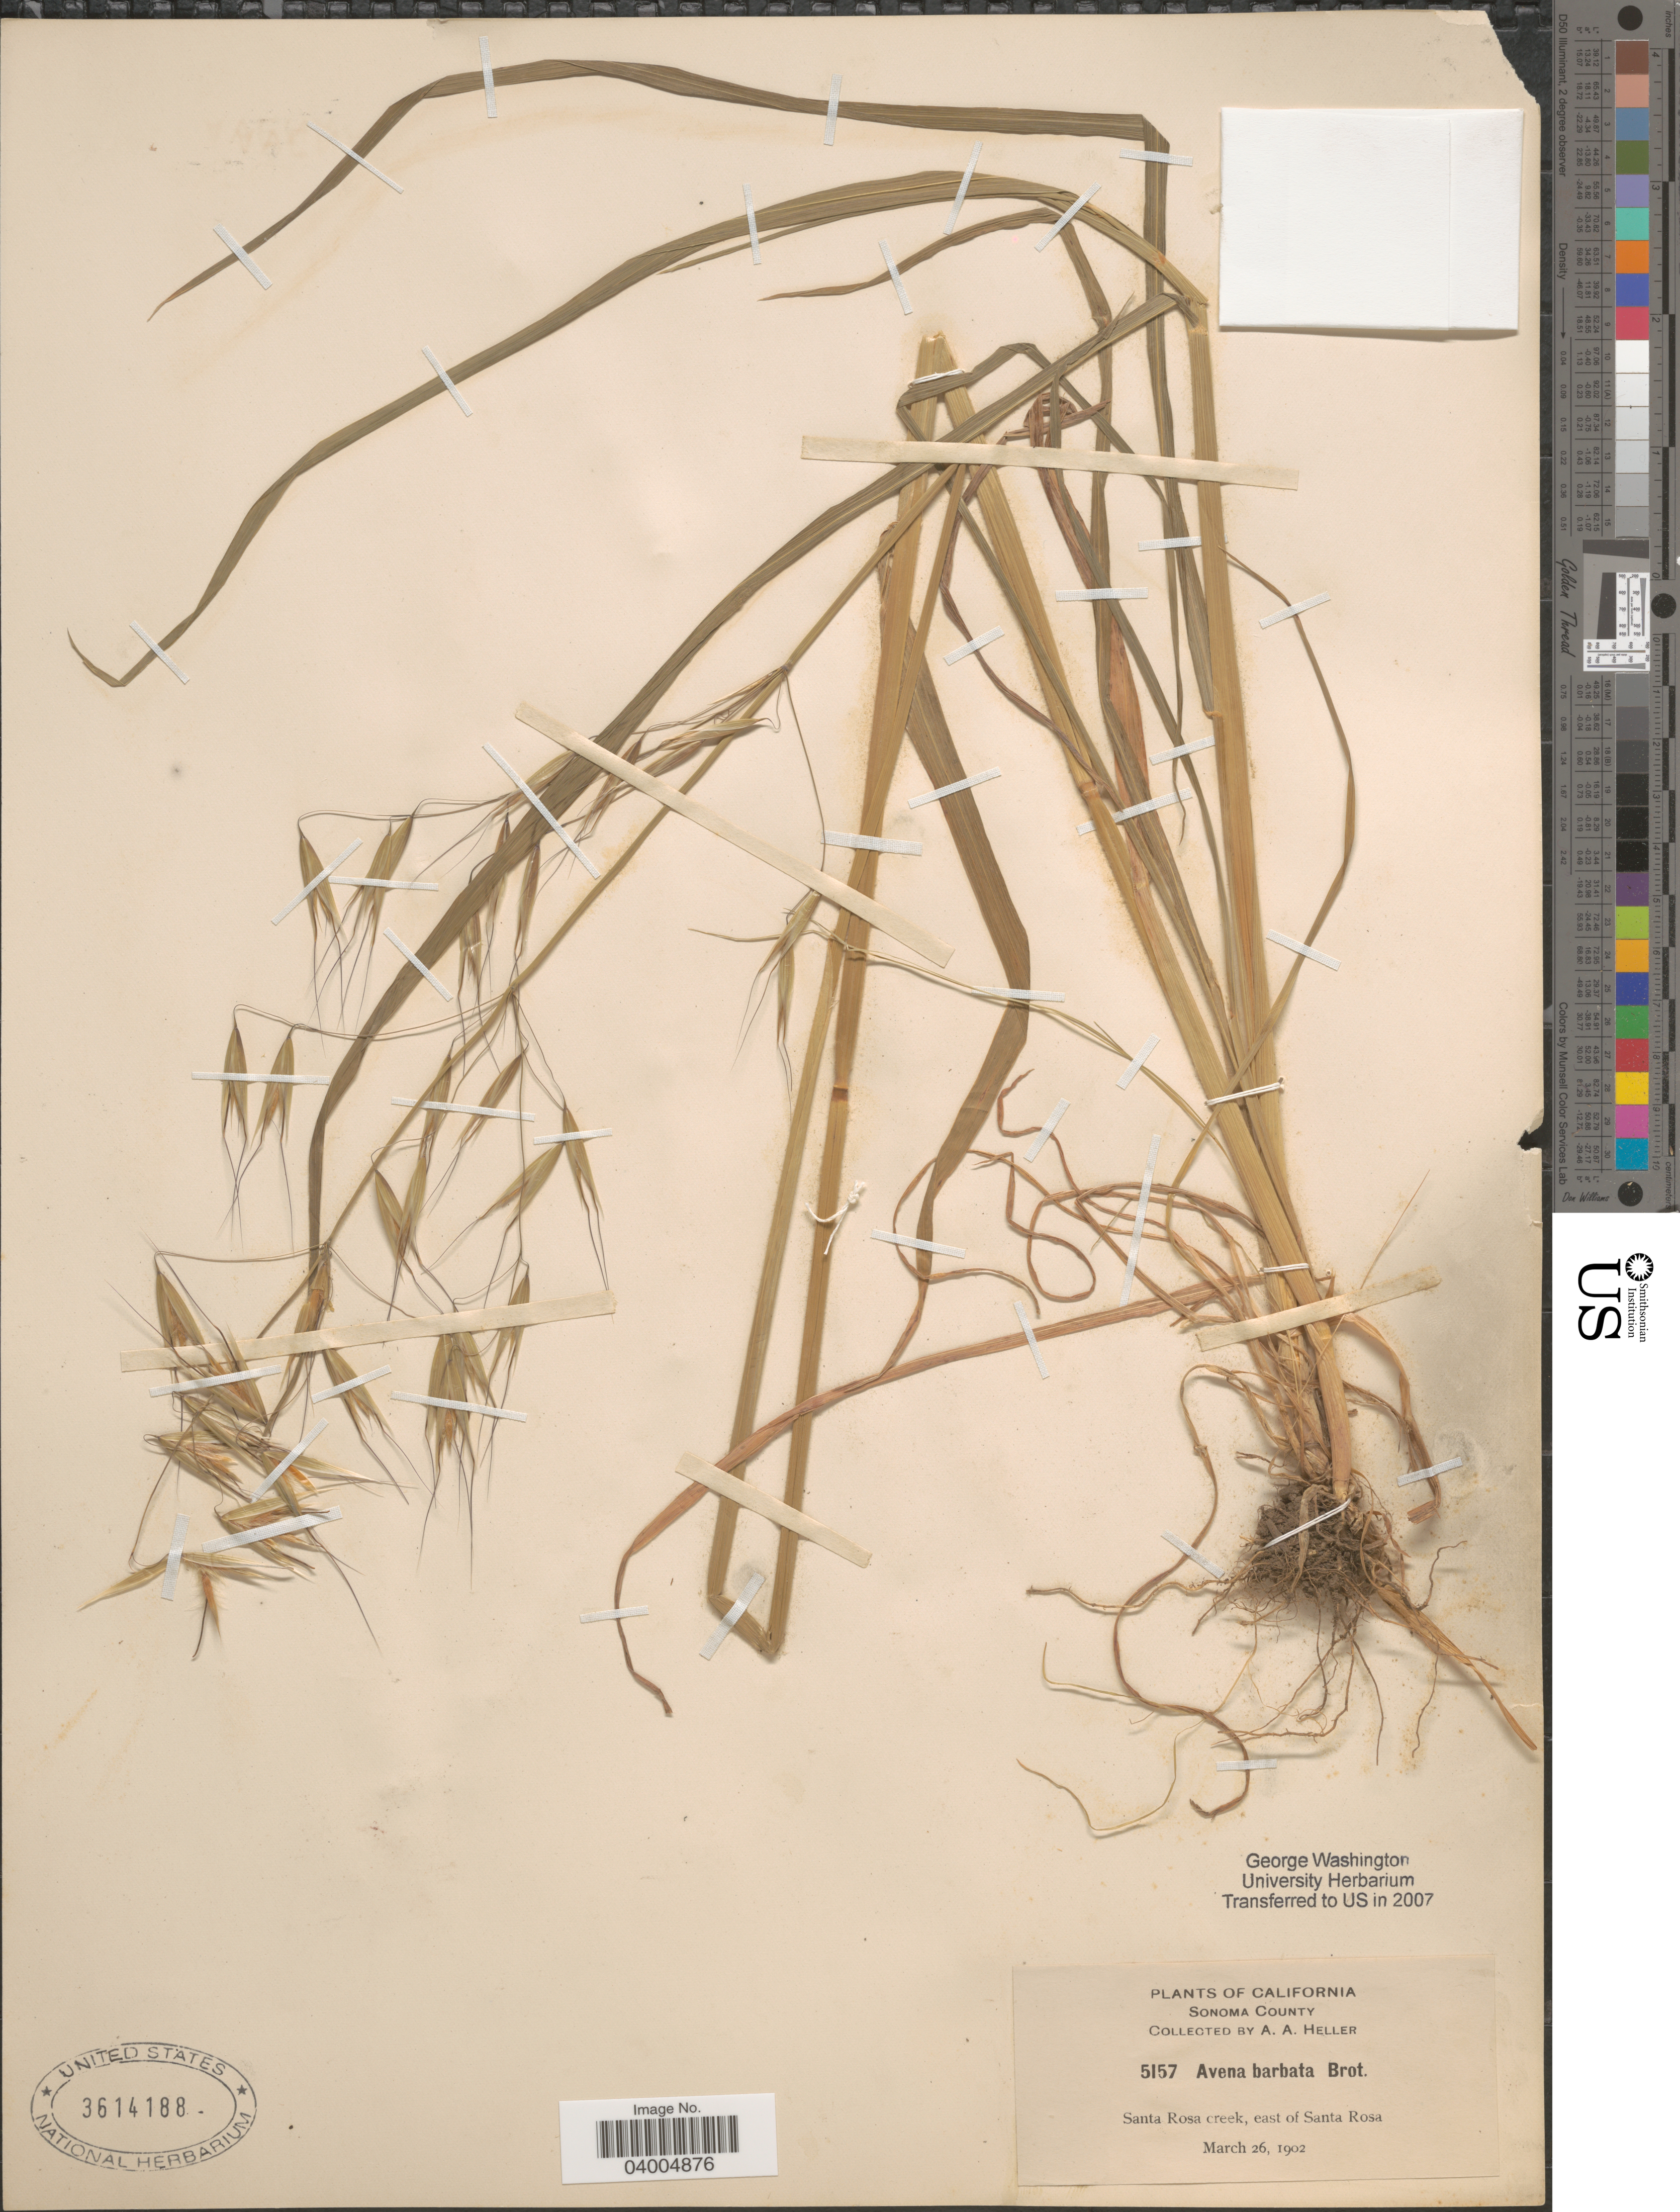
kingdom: Plantae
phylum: Tracheophyta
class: Liliopsida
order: Poales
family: Poaceae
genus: Avena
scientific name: Avena barbata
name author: Pott ex Link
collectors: A. A. Heller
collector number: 5157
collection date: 1902-03-26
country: United States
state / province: California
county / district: Sonoma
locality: Sonoma County. Santa Rosa creek, east of Santa Rosa.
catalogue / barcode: US 3614188